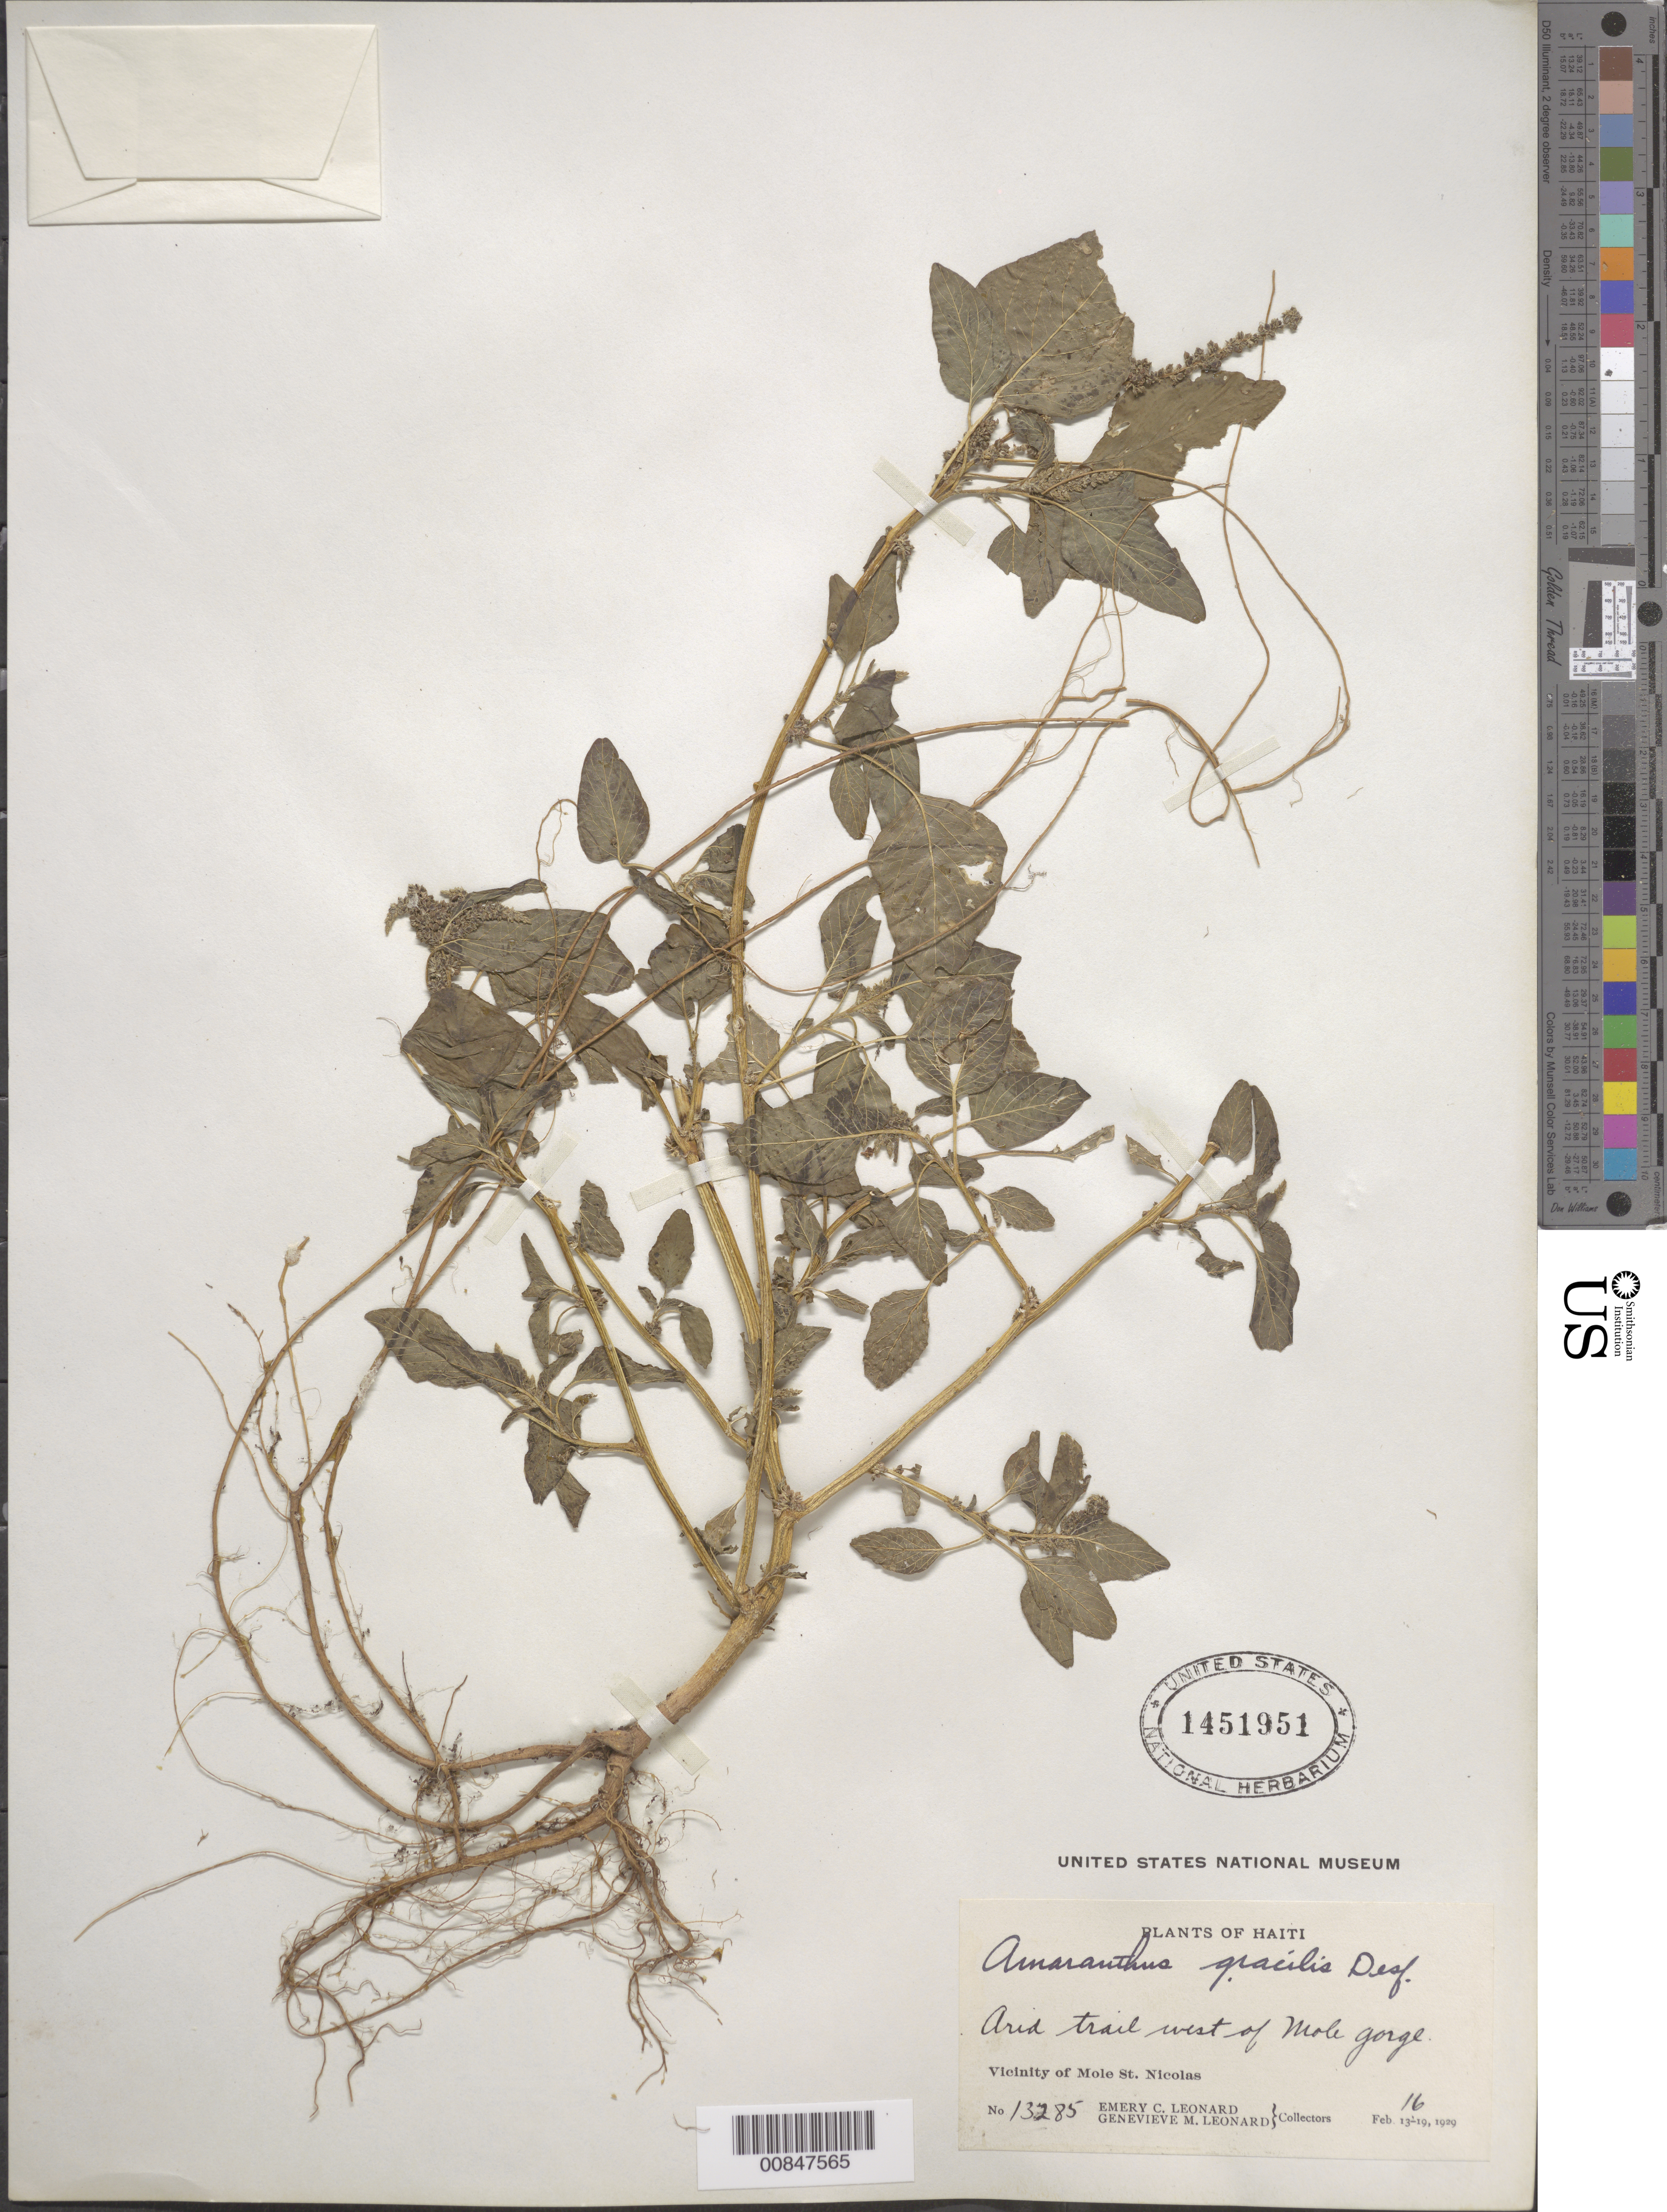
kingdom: Plantae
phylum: Tracheophyta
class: Magnoliopsida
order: Caryophyllales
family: Amaranthaceae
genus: Amaranthus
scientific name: Amaranthus viridis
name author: L.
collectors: E. C. Leonard & G. M. Leonard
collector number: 13285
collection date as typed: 16 Feb 1929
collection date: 1929-02-16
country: Haiti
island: Hispaniola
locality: Vicinity of Mole St. Nicolas. West of Mole Gorge.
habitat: Arid trail.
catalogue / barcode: US 1451951